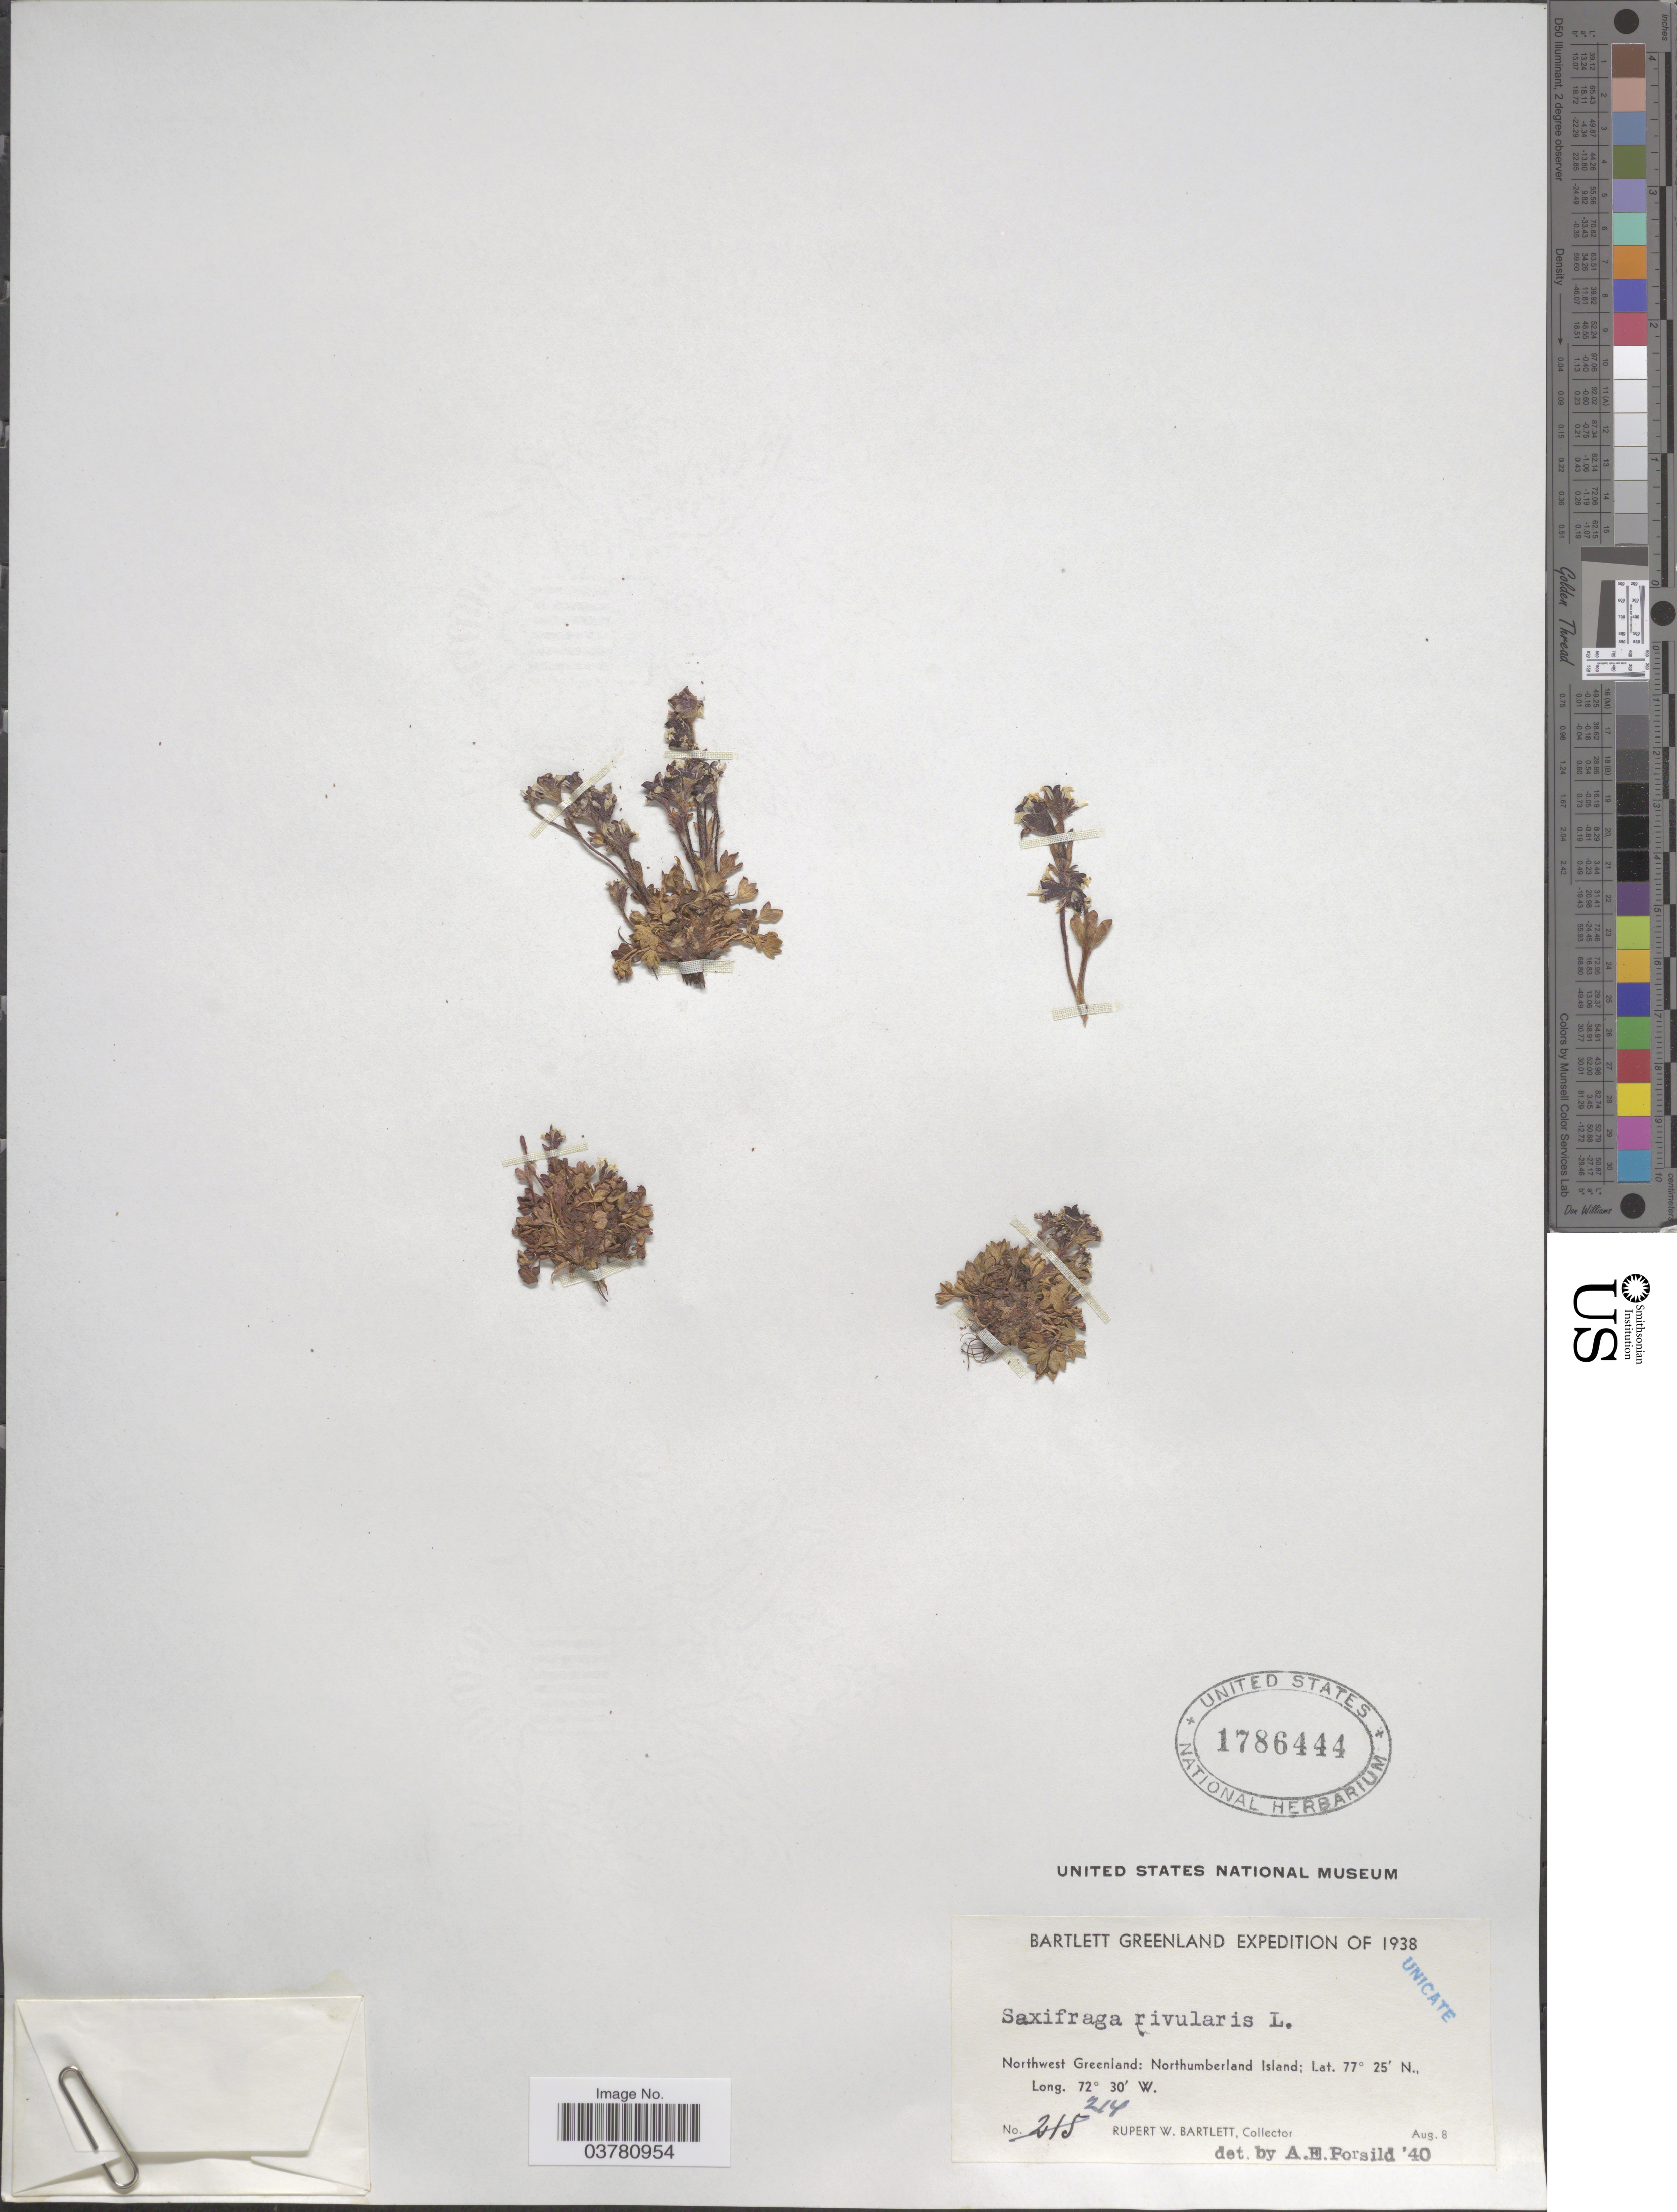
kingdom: Plantae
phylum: Tracheophyta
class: Magnoliopsida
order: Saxifragales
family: Saxifragaceae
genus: Saxifraga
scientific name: Saxifraga rivularis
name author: L.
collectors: R. W. Bartlett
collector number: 214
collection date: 1938-08-08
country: Greenland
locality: Bartlett Greenland Expedition of 1938. Northwest Greenland: Northumberland Island.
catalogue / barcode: US 1786444